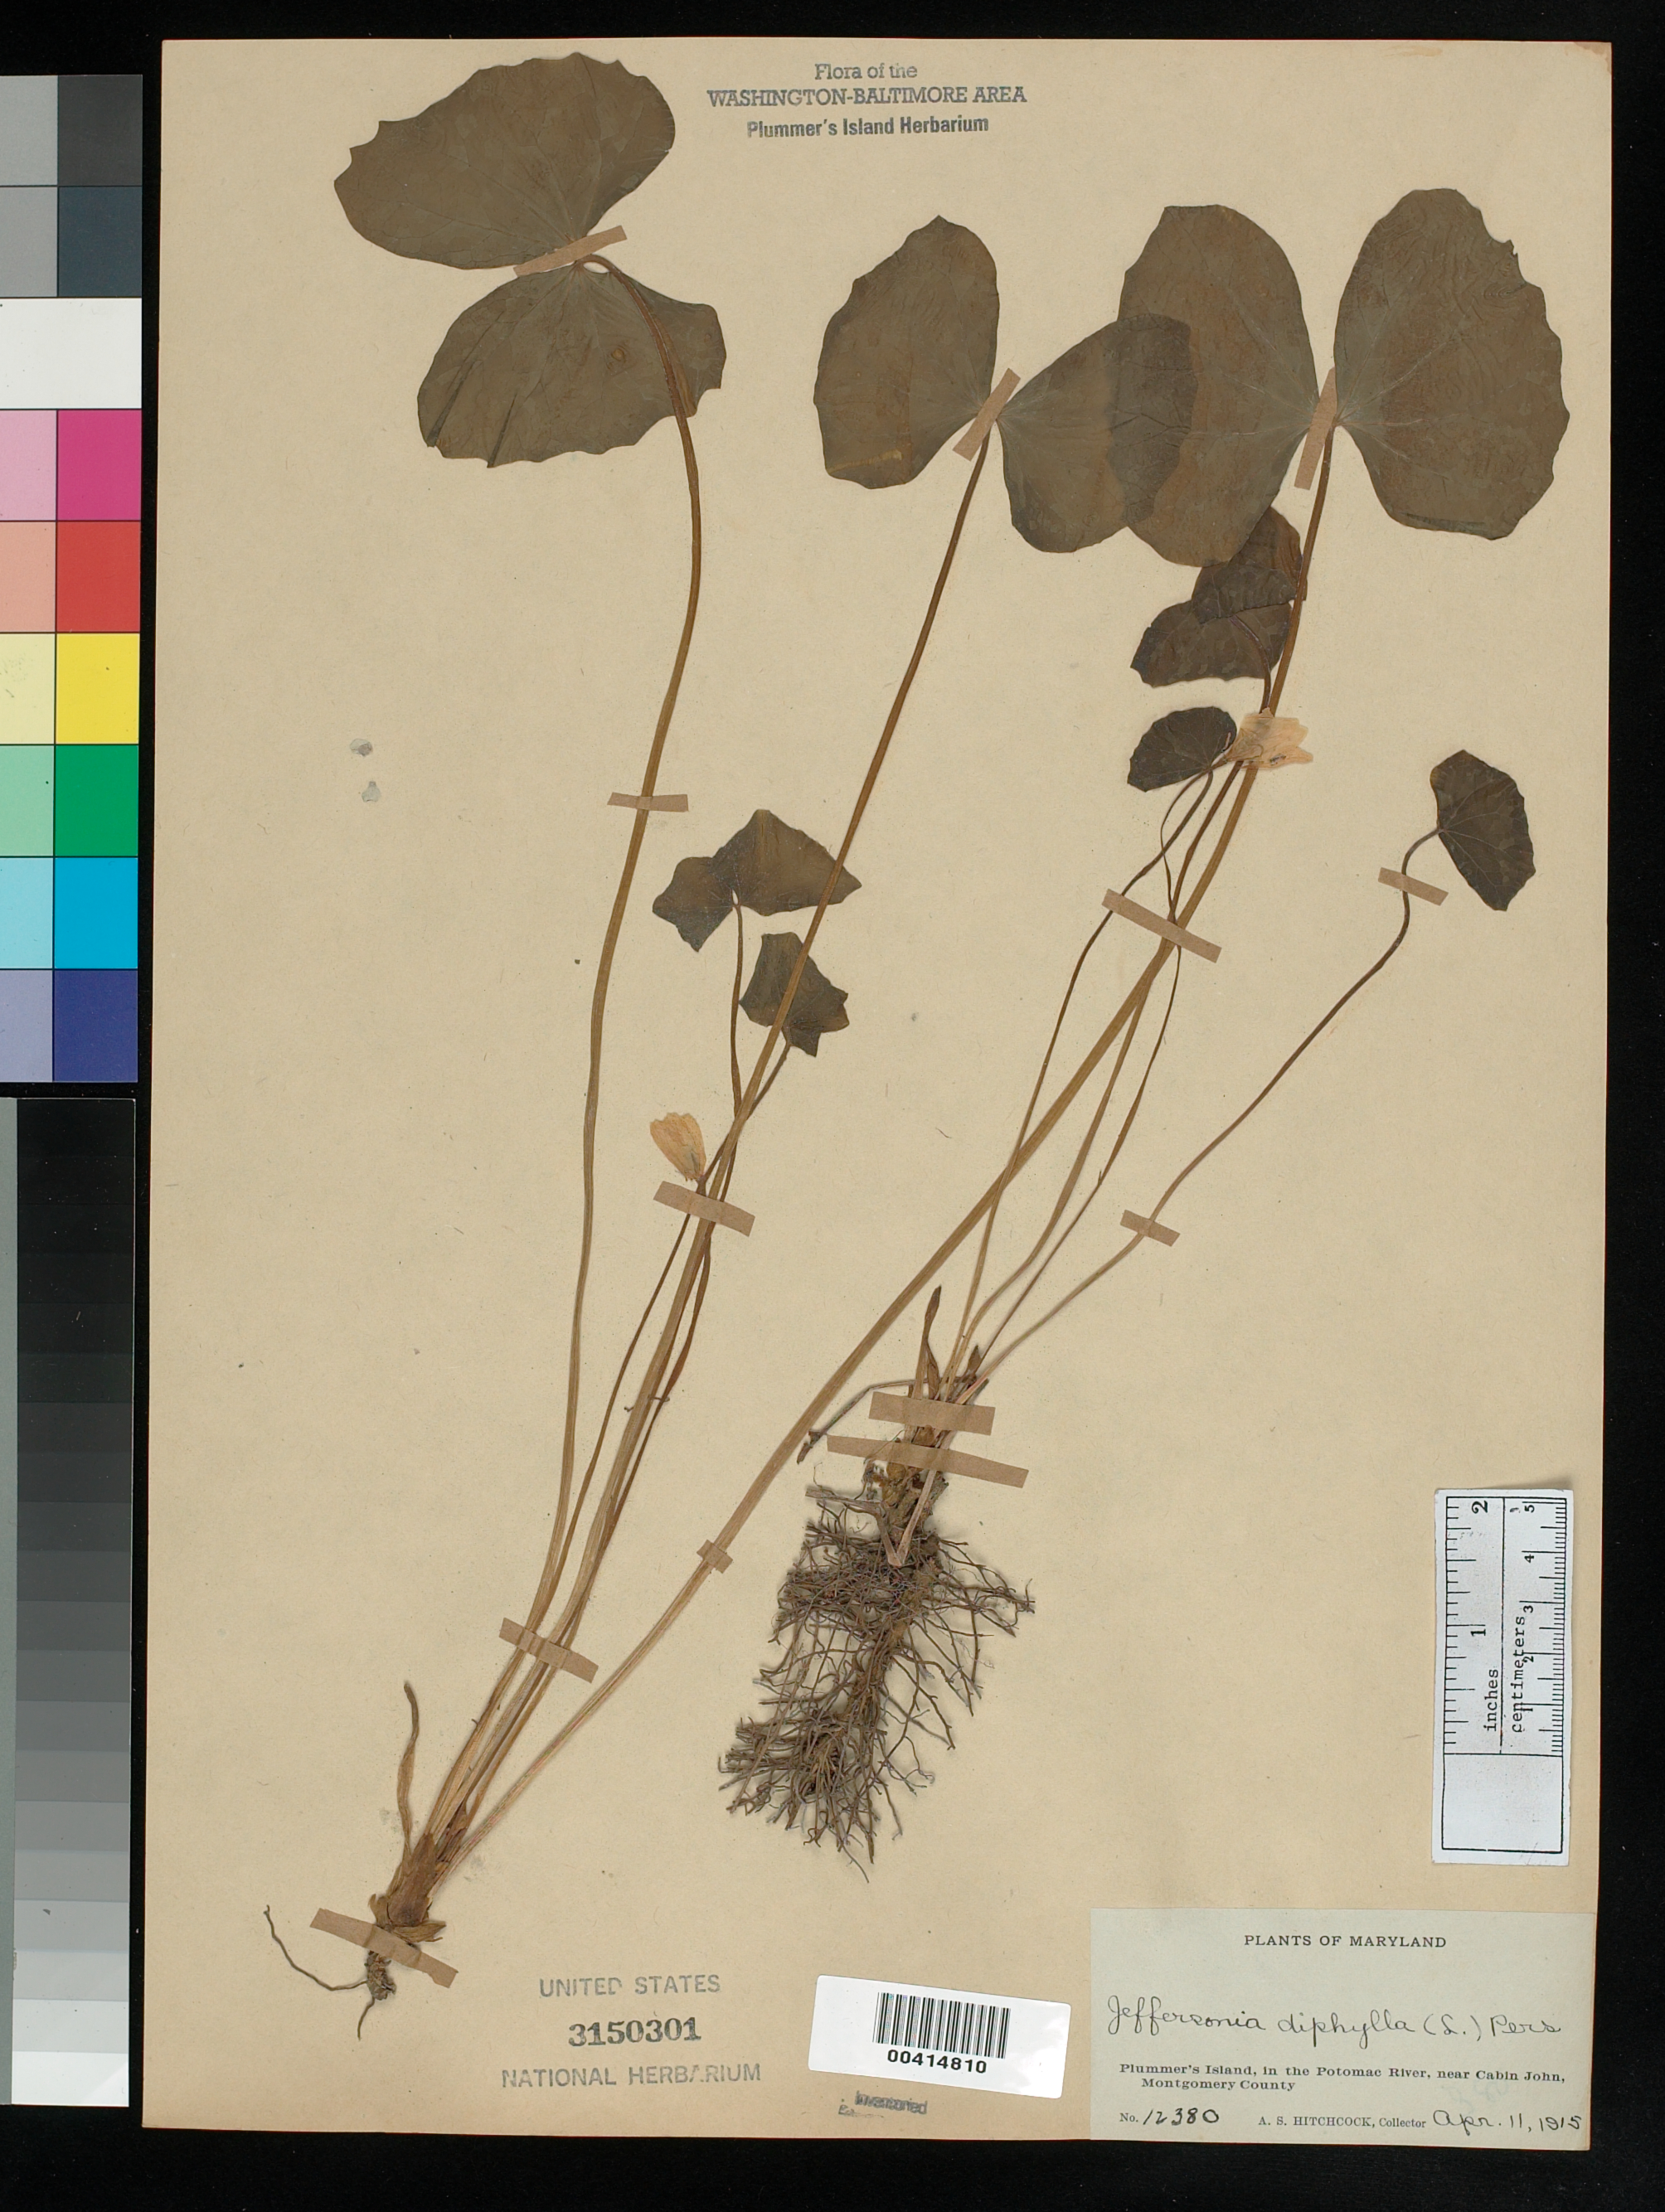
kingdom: Plantae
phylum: Tracheophyta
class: Magnoliopsida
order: Ranunculales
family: Berberidaceae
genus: Jeffersonia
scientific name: Jeffersonia diphylla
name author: (L.) Pers.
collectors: A. S. Hitchcock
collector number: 12380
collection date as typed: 11 Apr 1915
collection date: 1915-04-11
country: United States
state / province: Maryland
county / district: Montgomery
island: Plummers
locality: Plummer's Island, near Cabin John C. & O. Canal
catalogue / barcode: US 3150301